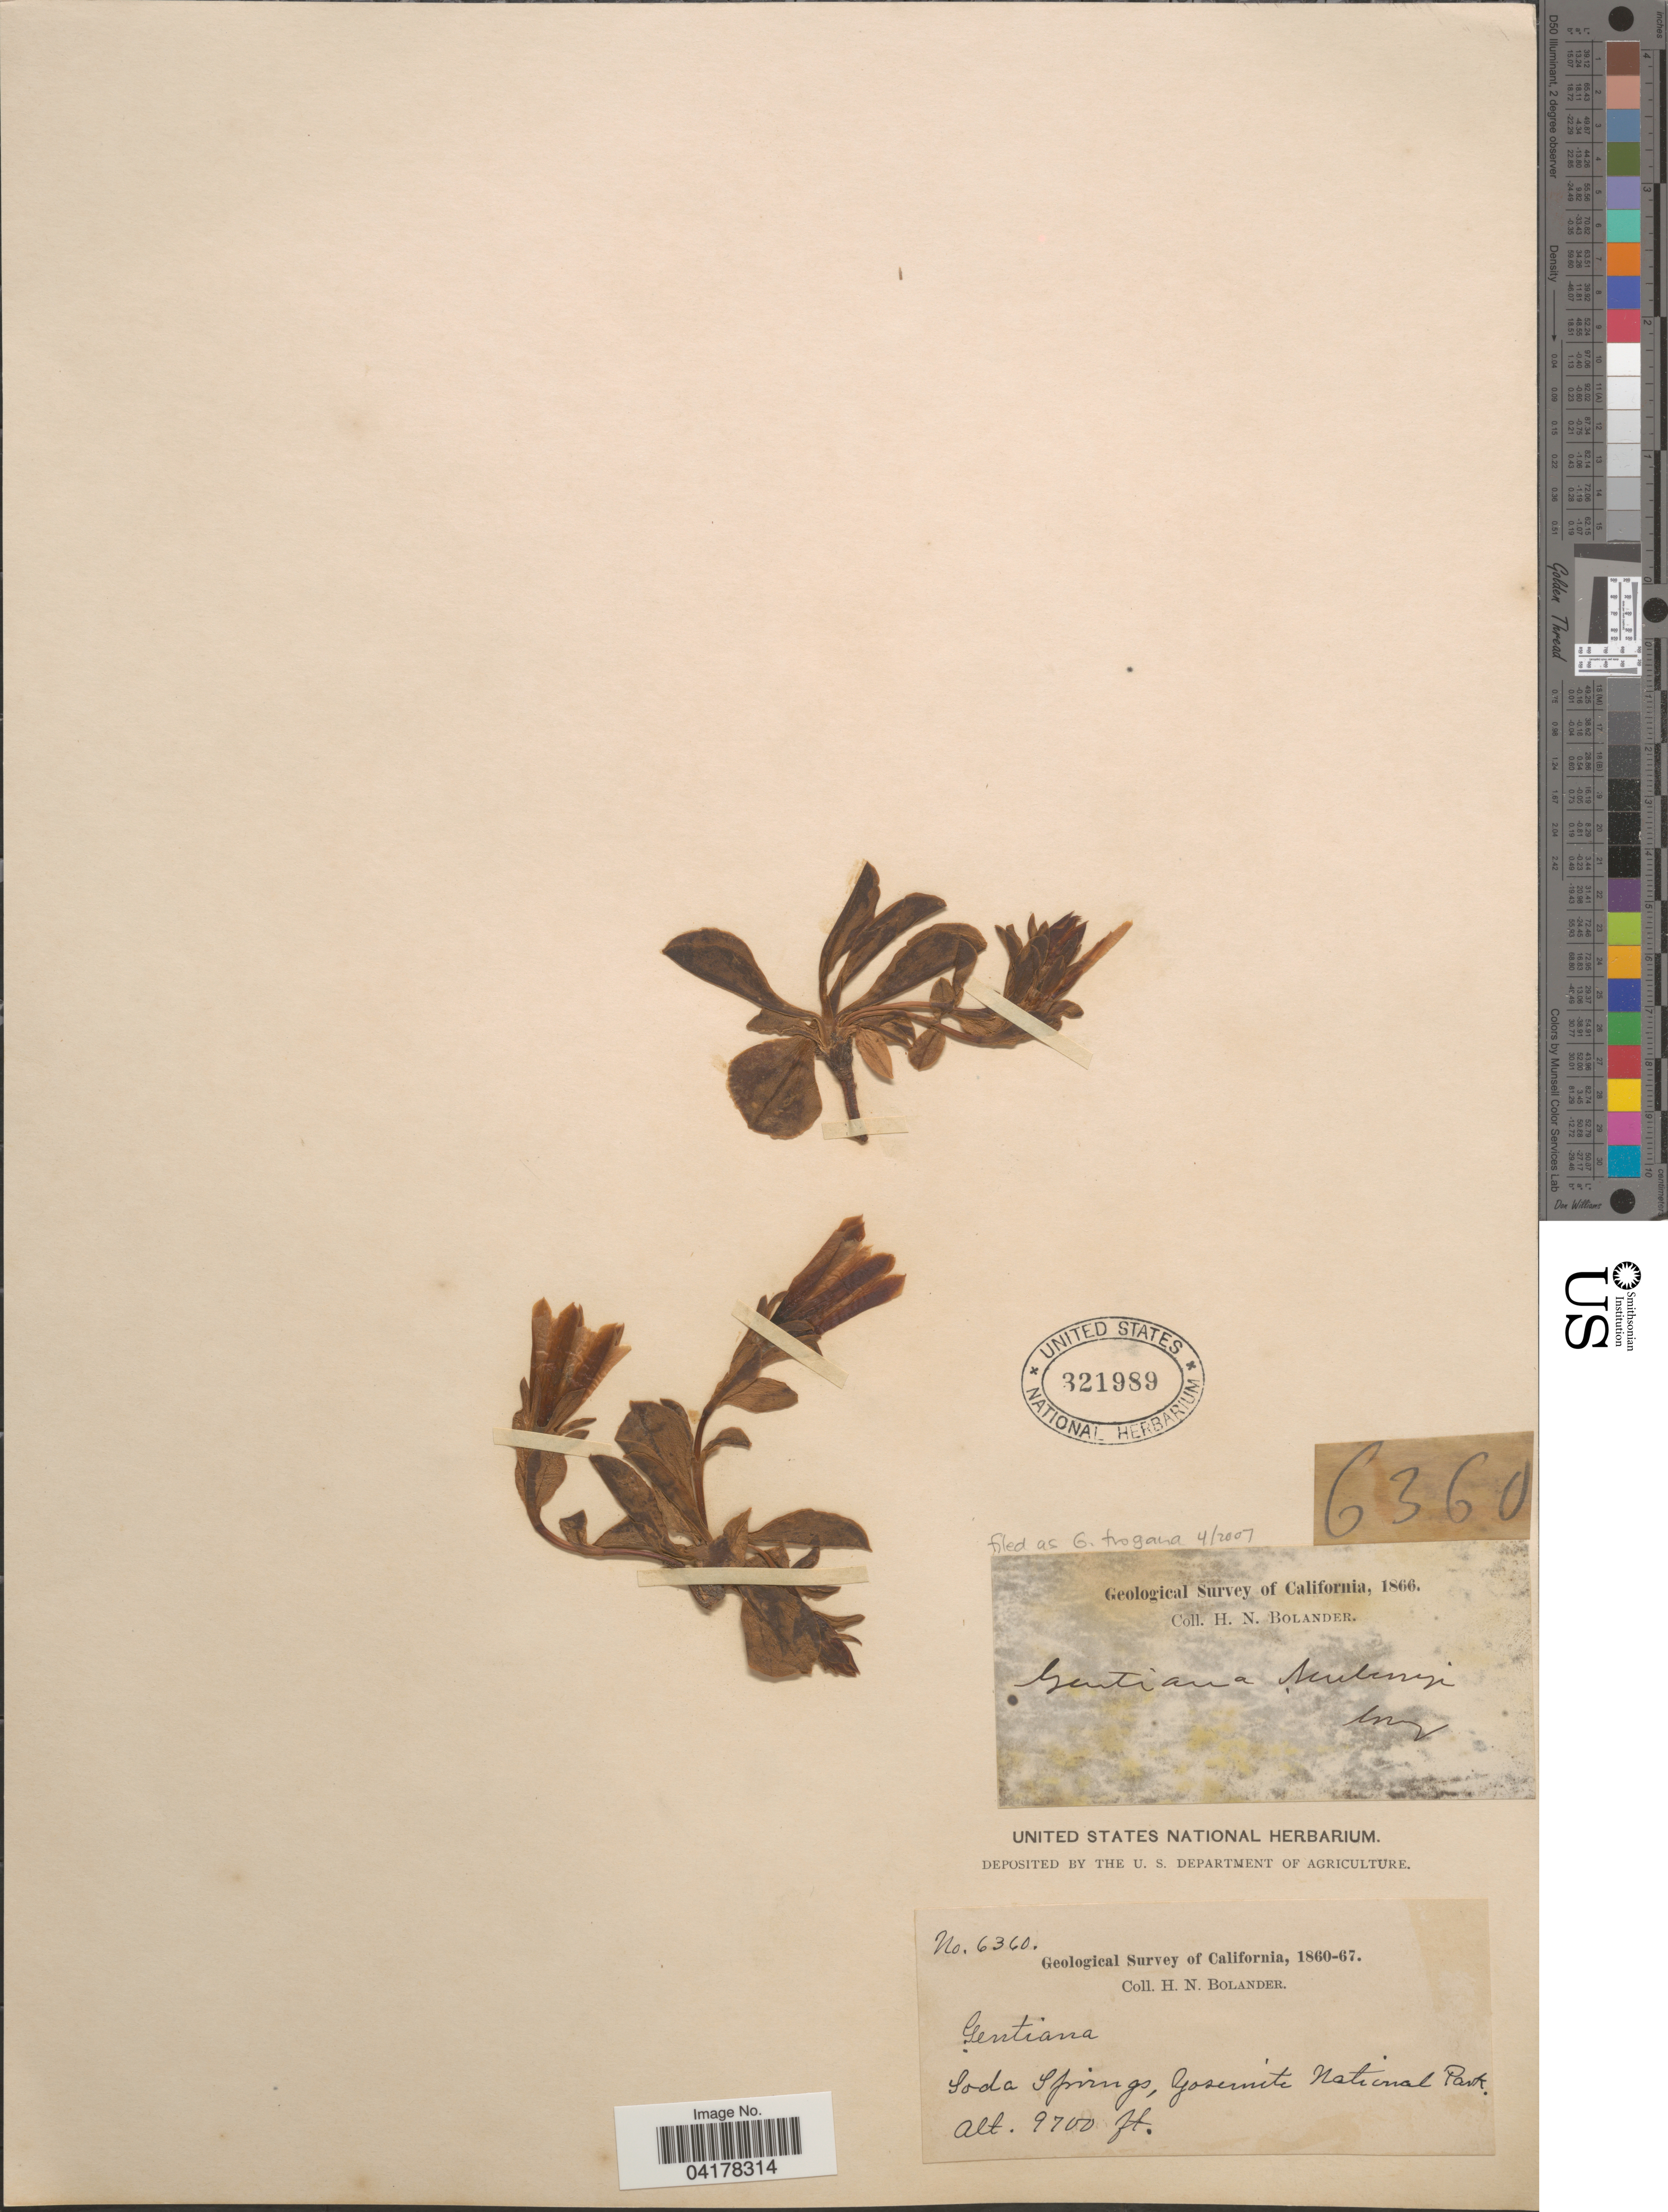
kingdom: Plantae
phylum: Tracheophyta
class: Magnoliopsida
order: Gentianales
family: Gentianaceae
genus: Gentiana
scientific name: Gentiana tiogana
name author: A. Heller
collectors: H. Bolander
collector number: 6360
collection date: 1860/1867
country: United States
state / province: California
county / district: Mariposa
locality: Geological Survey of California, 1860-67. Soda Springs, Yosemite National Park.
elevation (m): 2957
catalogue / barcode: US 321989